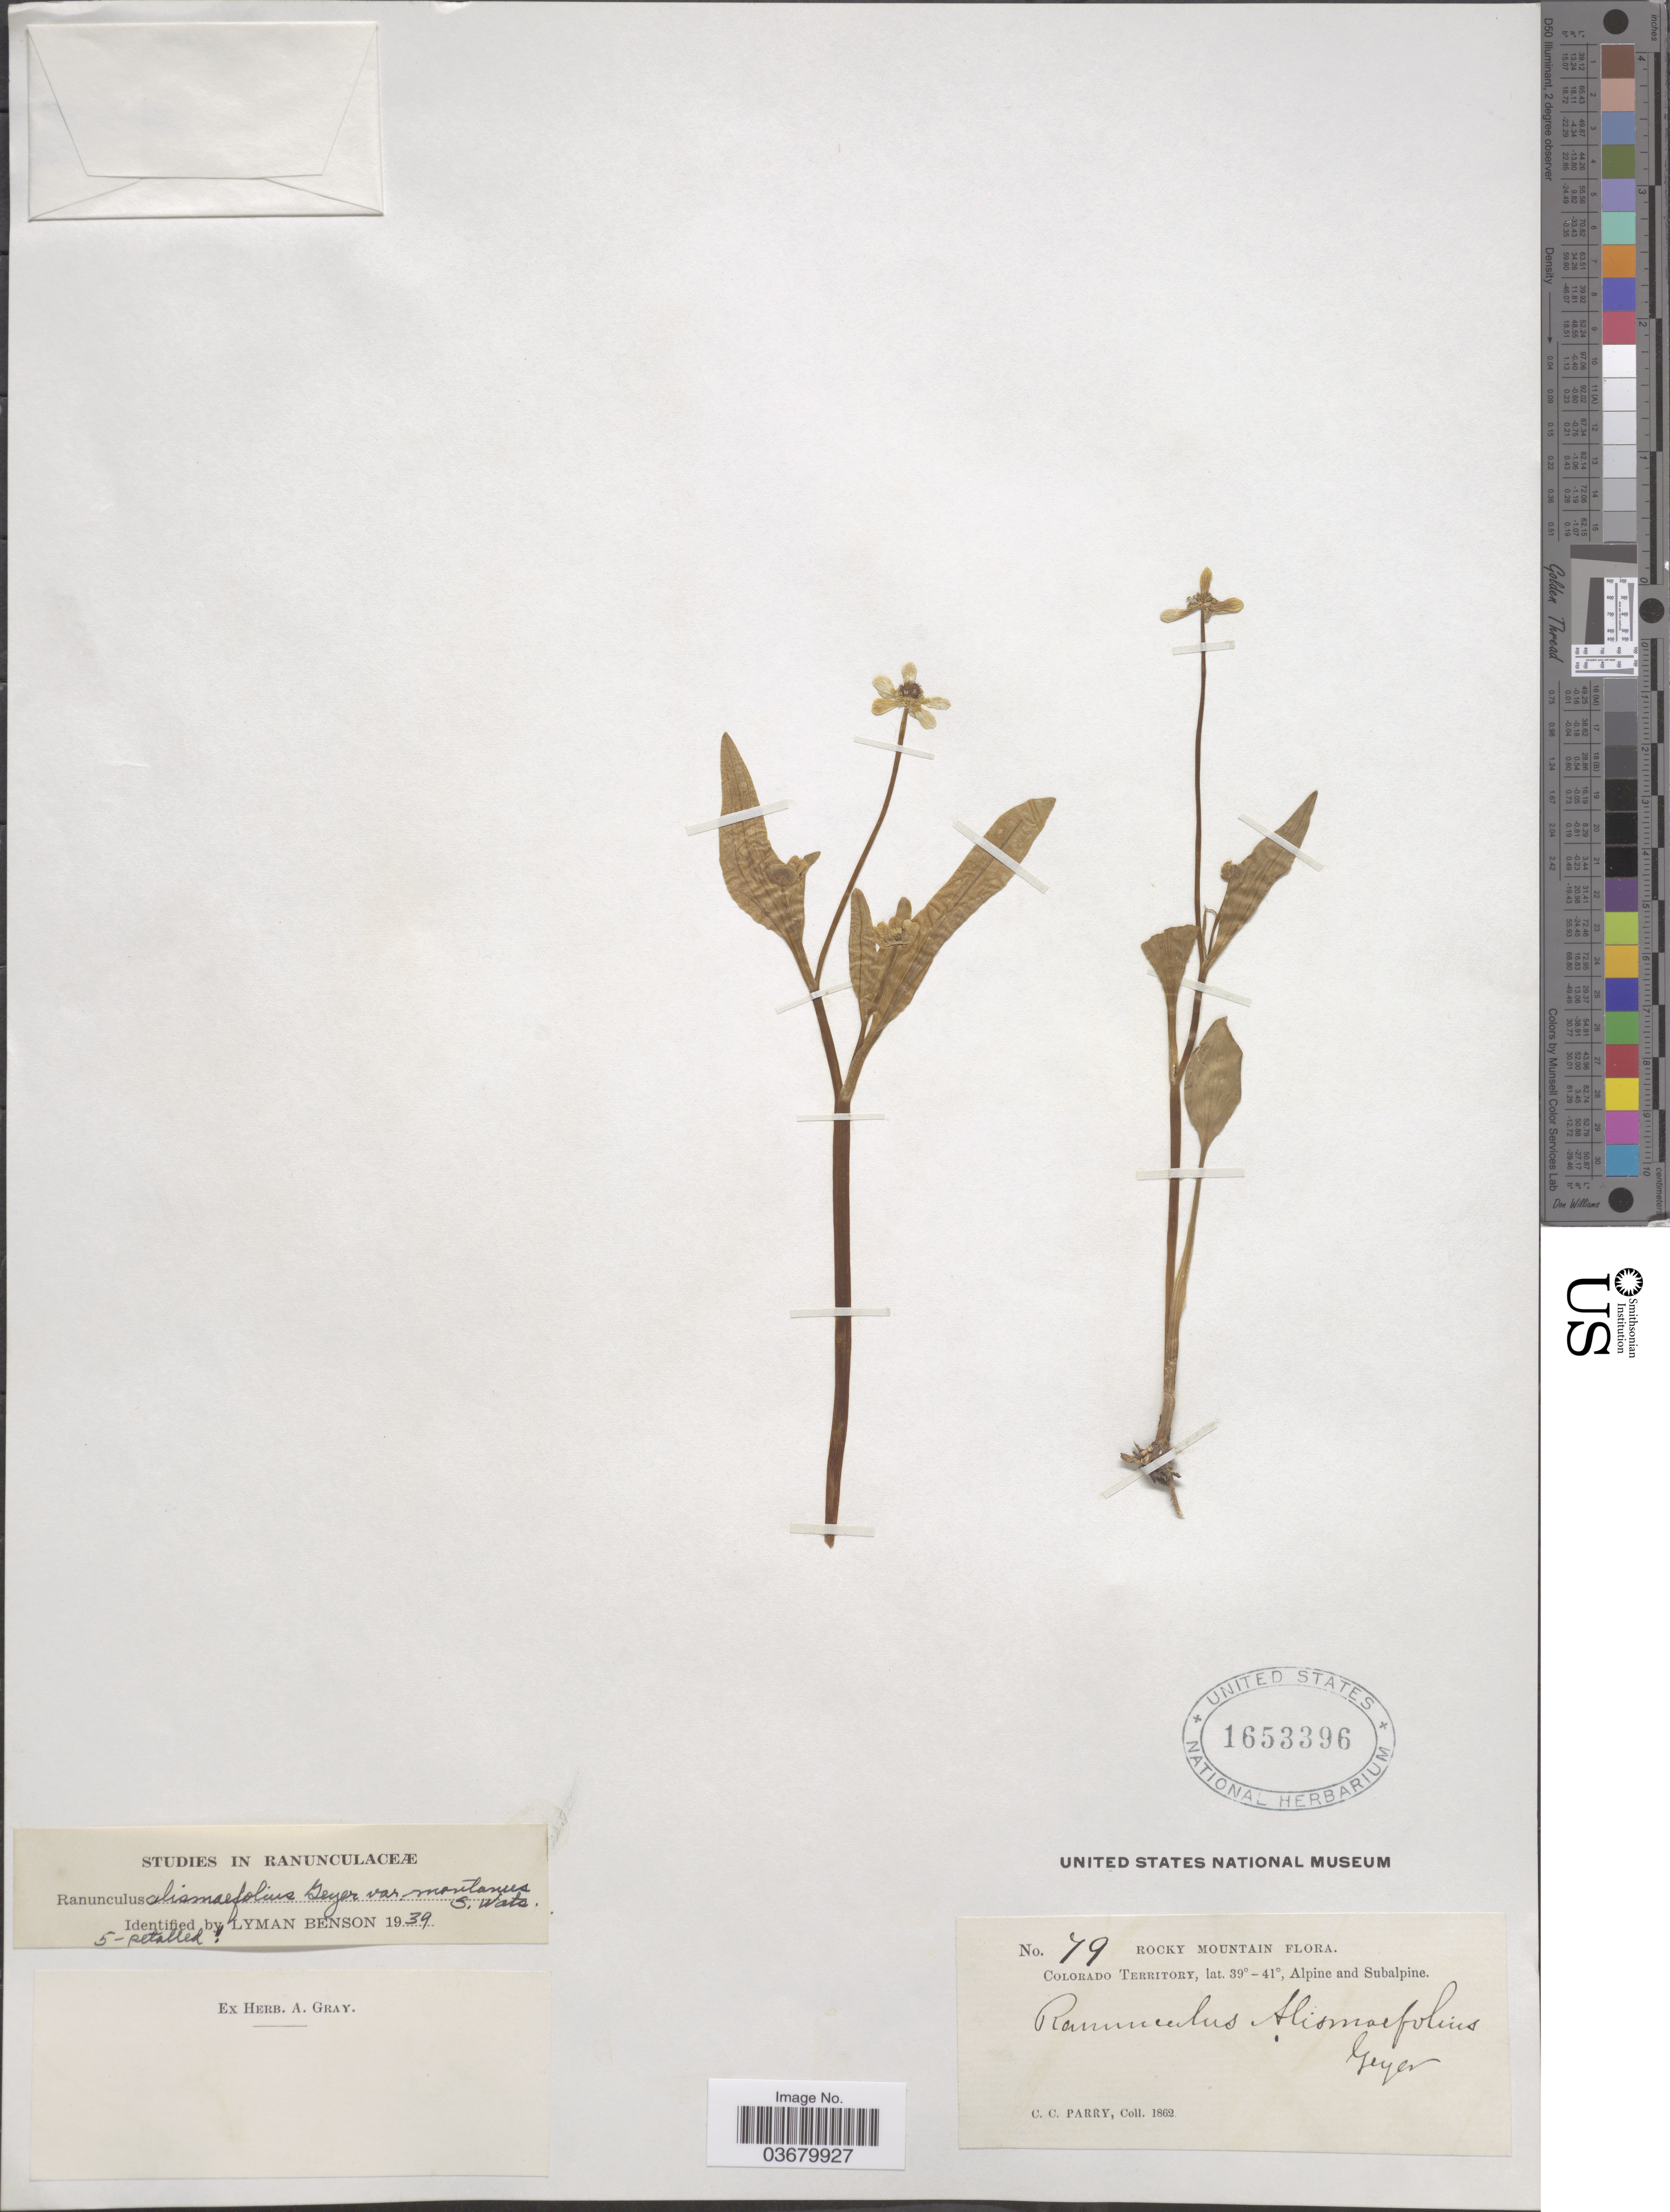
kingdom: Plantae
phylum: Tracheophyta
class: Magnoliopsida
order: Ranunculales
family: Ranunculaceae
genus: Ranunculus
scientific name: Ranunculus alismifolius var. montanus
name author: S. Watson in C. King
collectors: C. C. Parry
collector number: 79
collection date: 1862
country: United States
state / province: Colorado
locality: Rocky Mountain.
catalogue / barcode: US 1653396